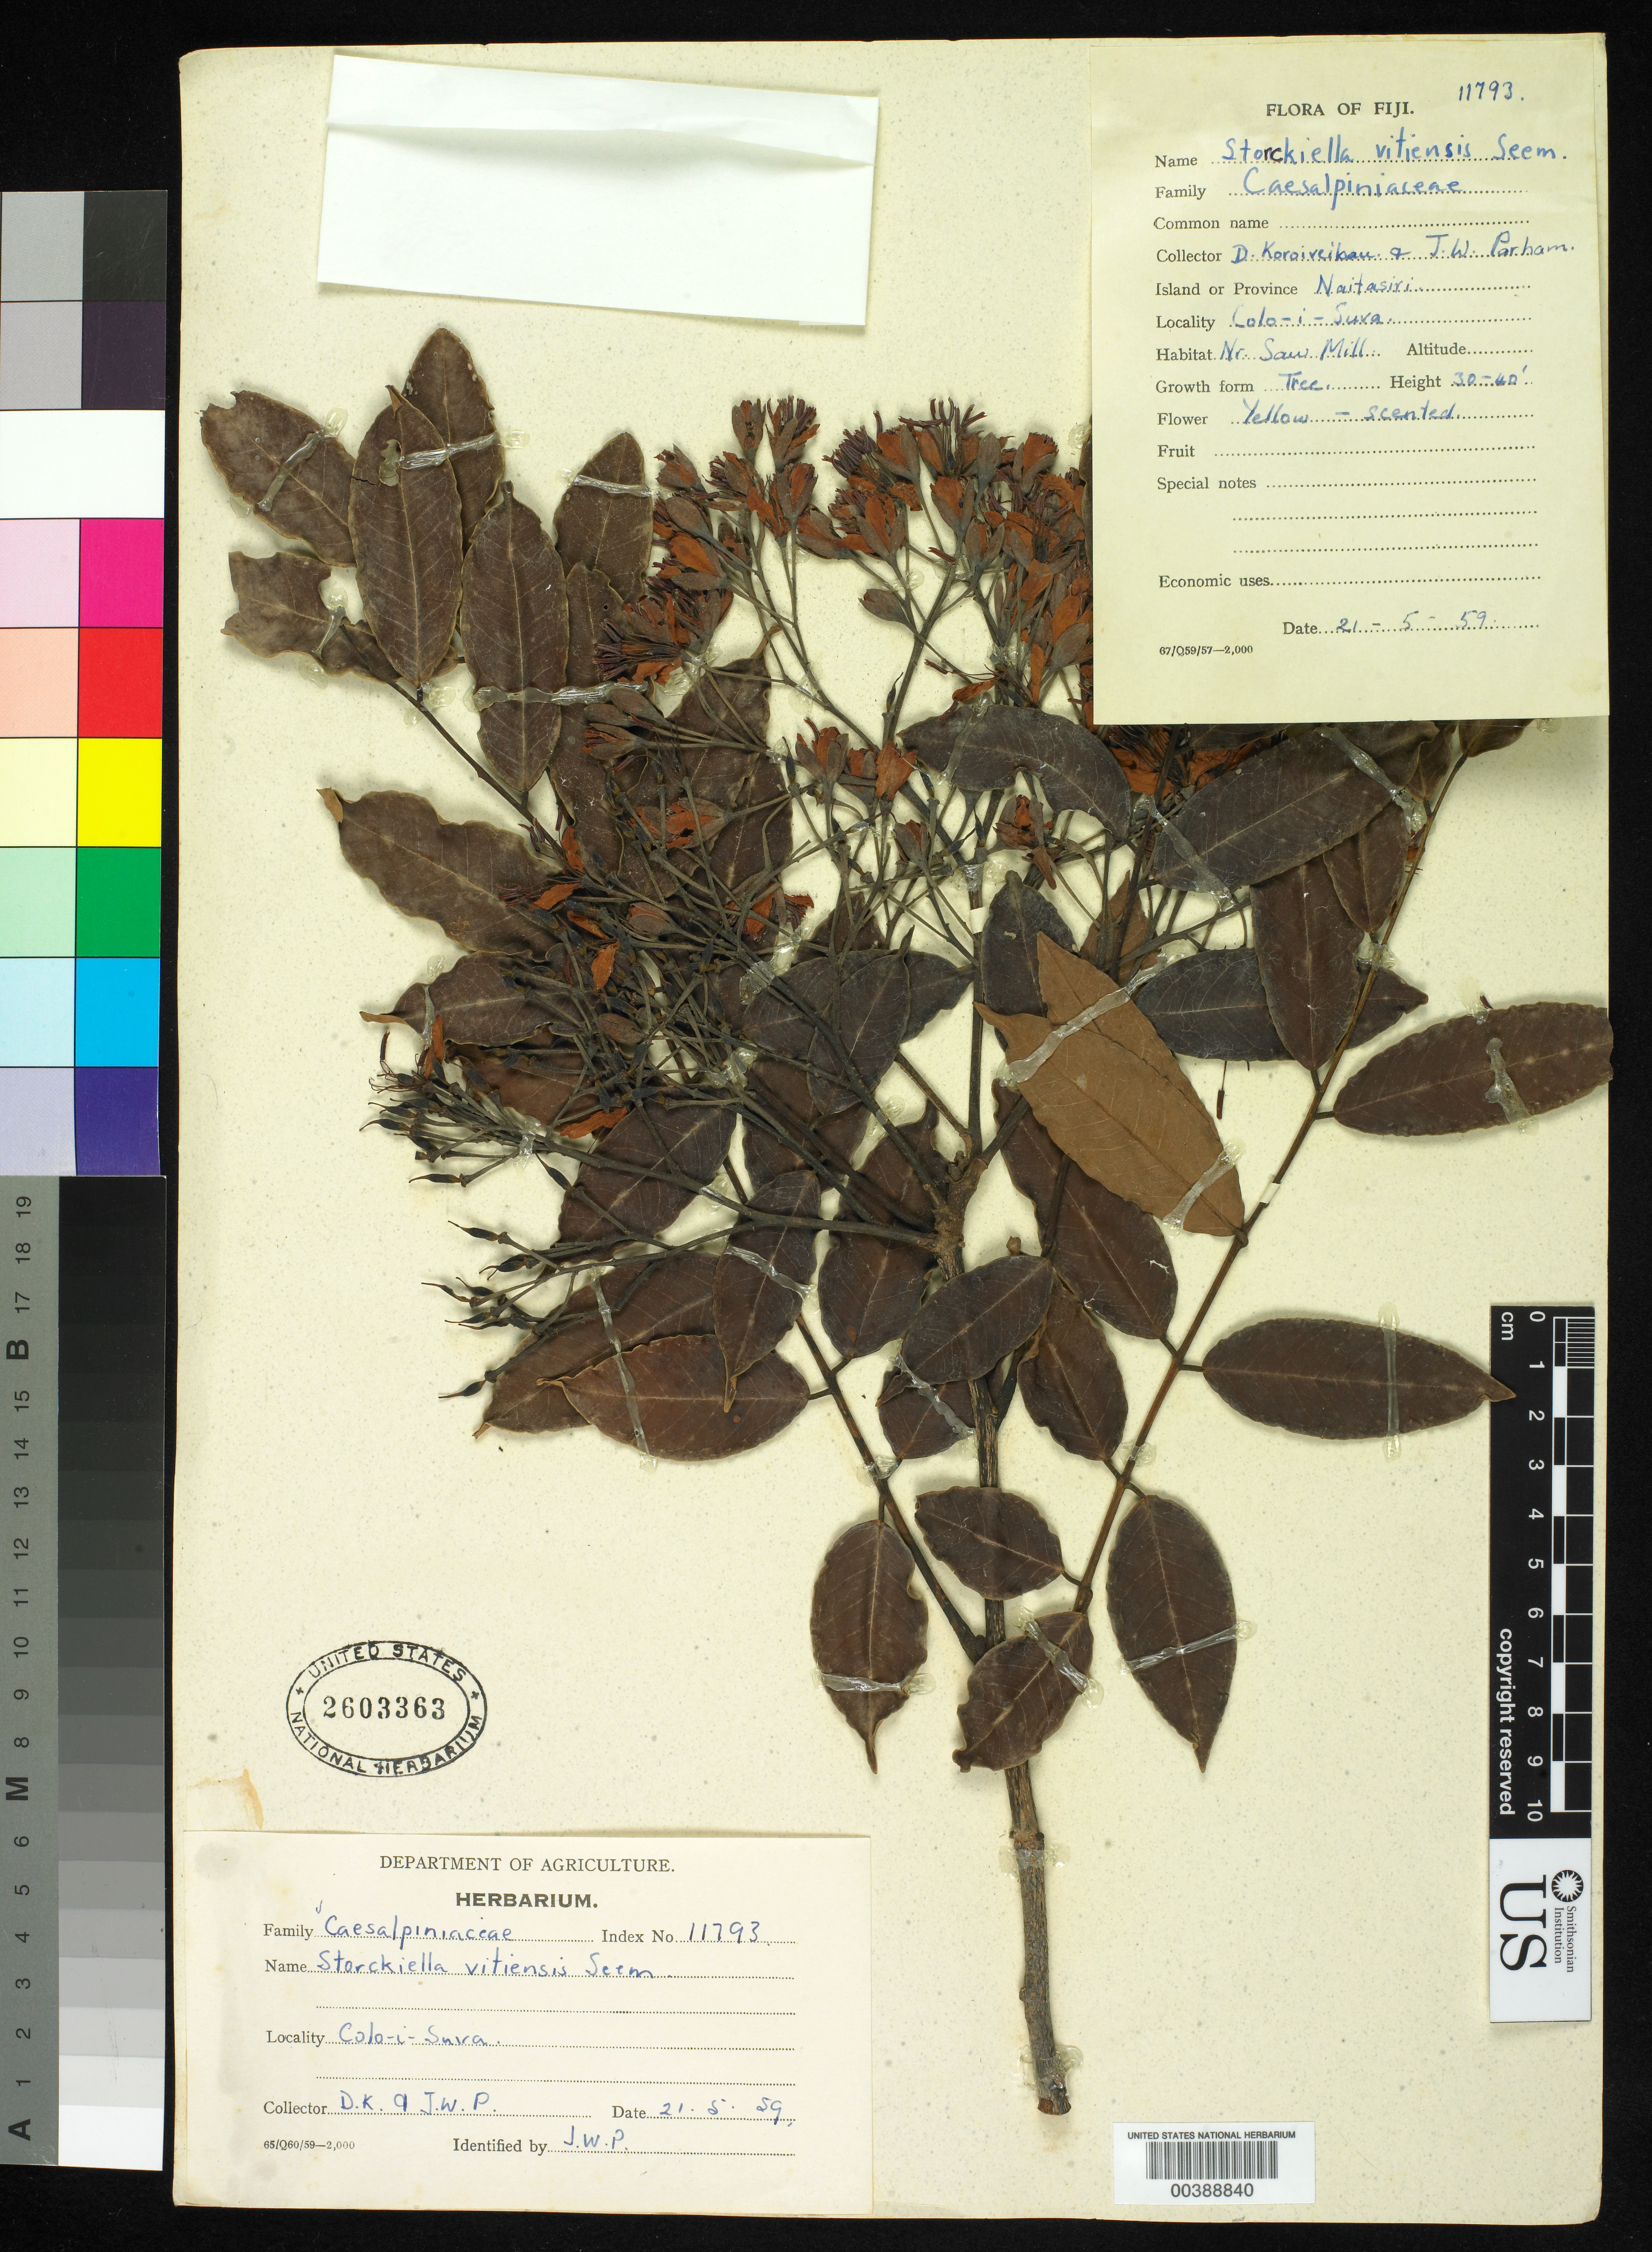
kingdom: Plantae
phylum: Tracheophyta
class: Magnoliopsida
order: Fabales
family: Fabaceae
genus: Storckiella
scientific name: Storckiella vitiensis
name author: Seem.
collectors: D. Koroiveibau & J. Parham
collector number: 11793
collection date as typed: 21 May 1959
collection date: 1959-05-21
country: Fiji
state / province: Central Division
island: Viti Levu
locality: Naitasiri Prov.; colo-i-suva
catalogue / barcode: US 2603363